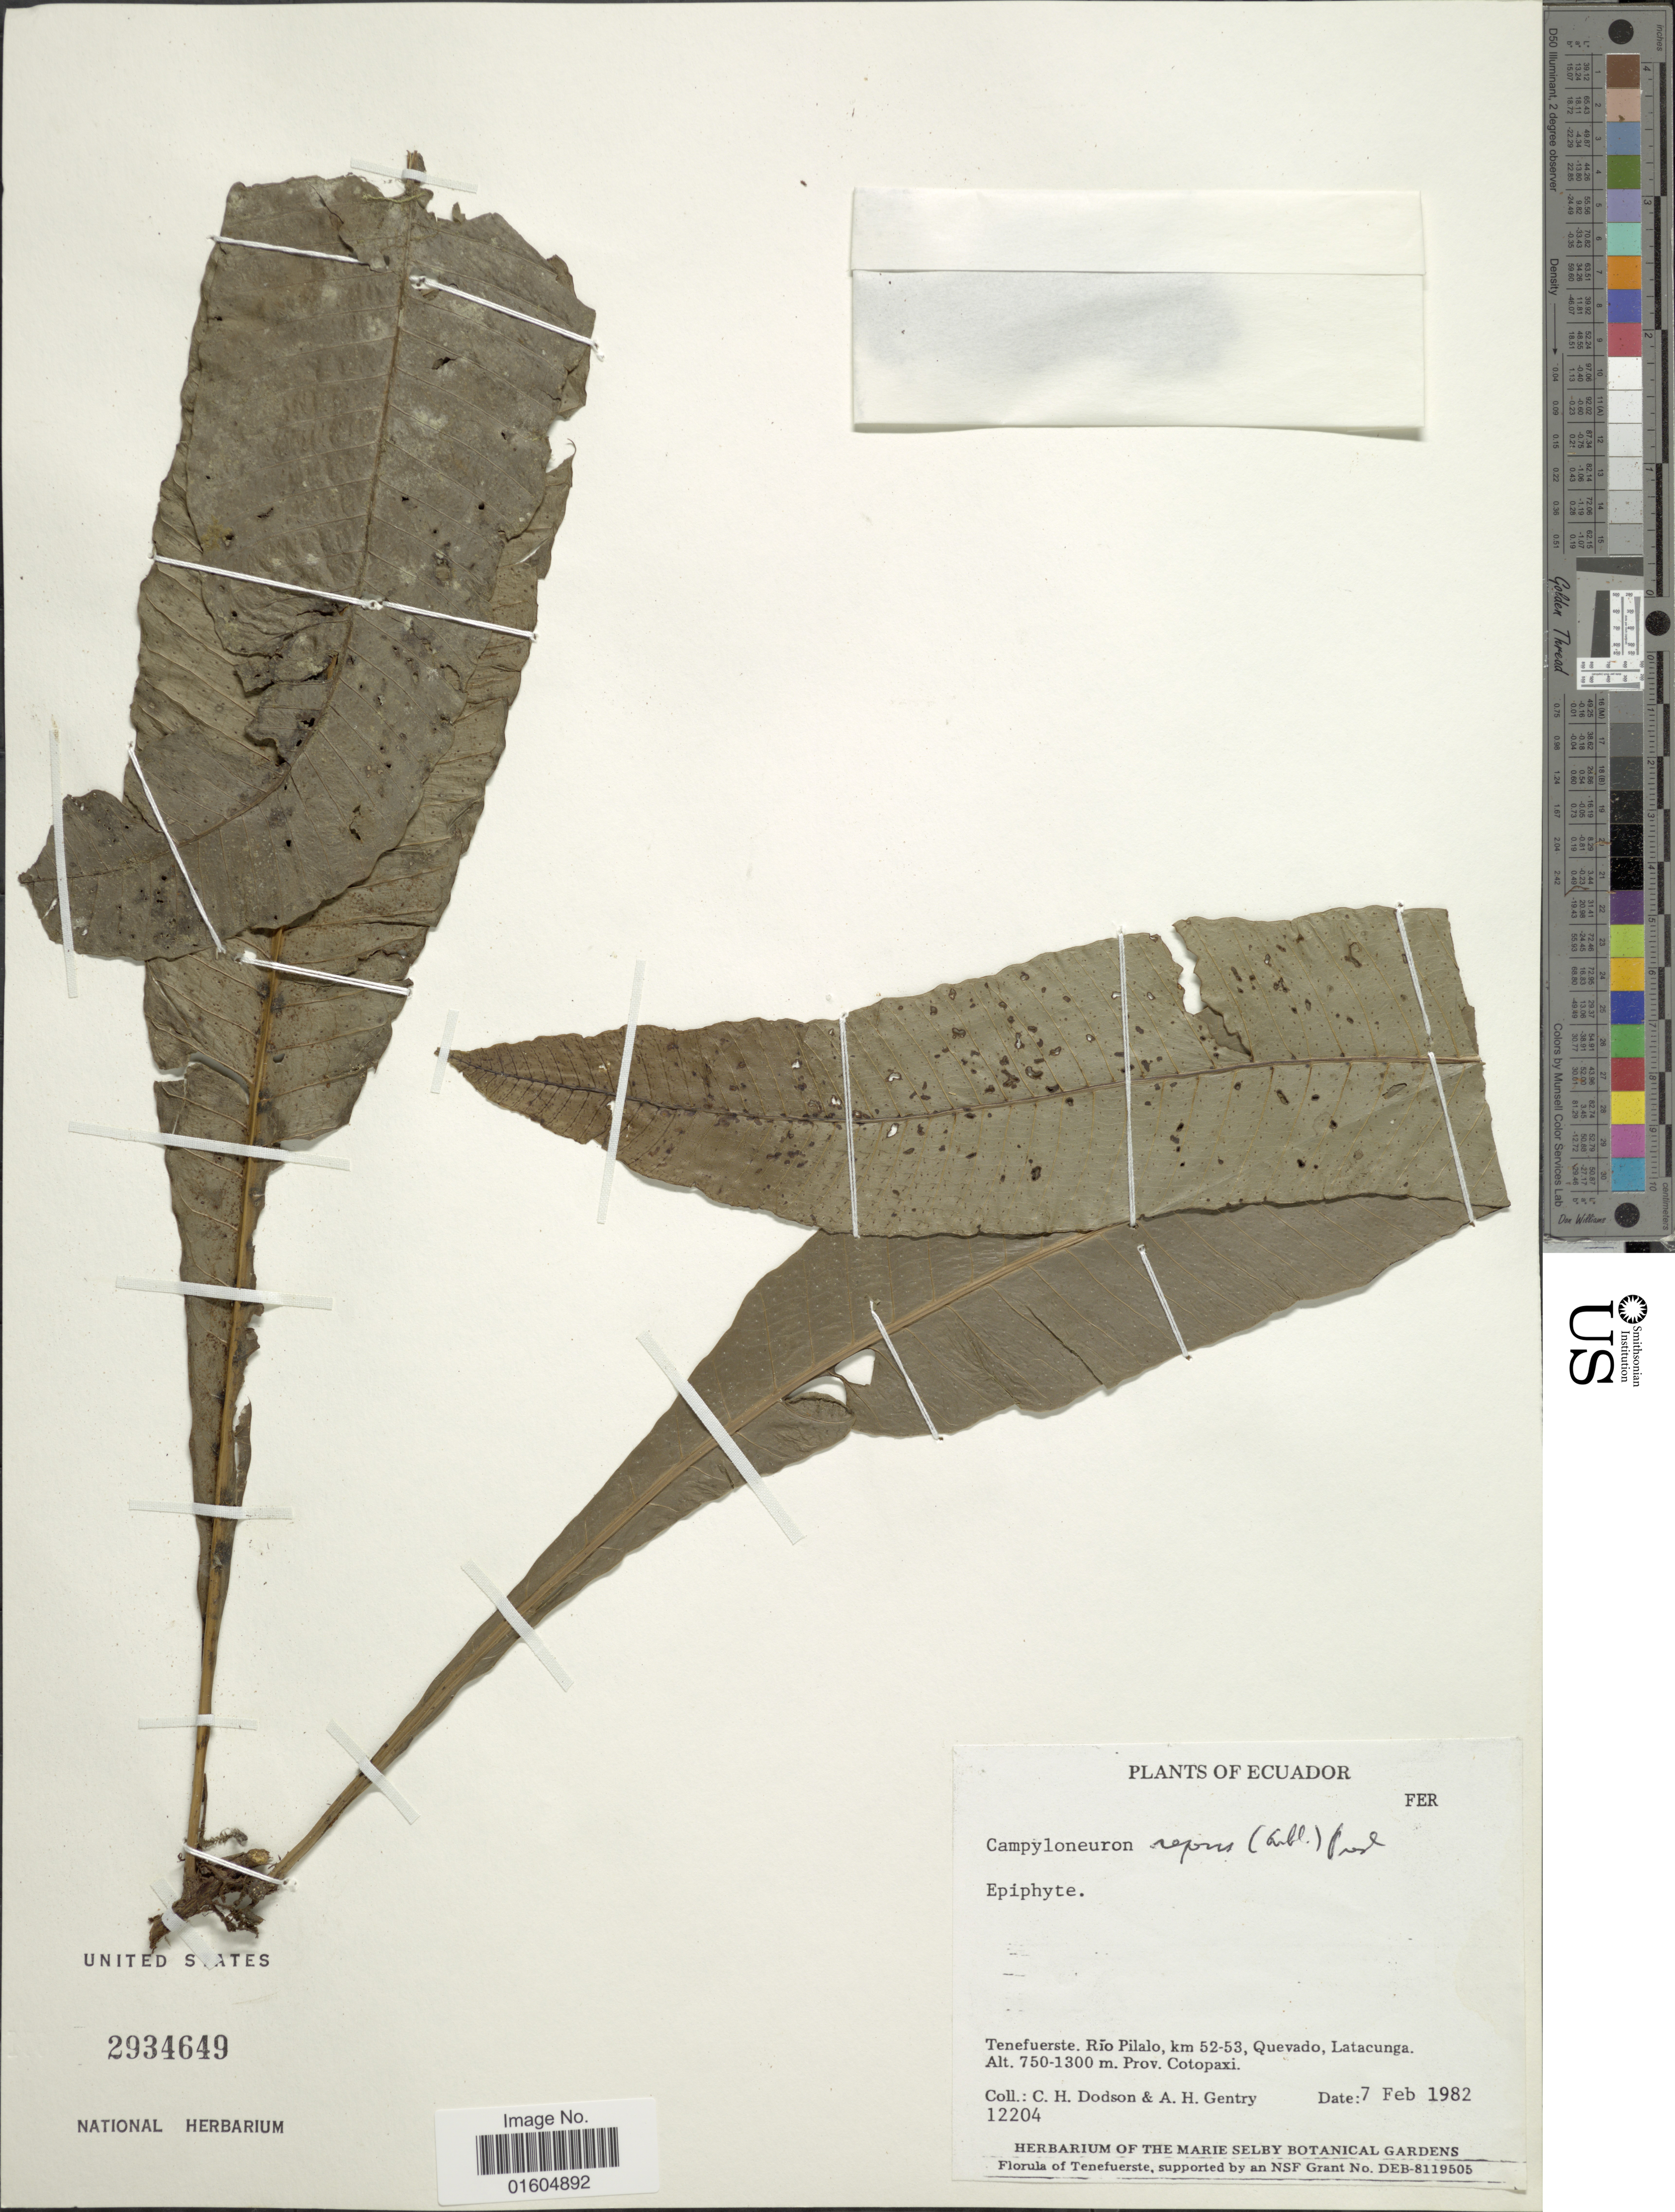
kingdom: Plantae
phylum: Tracheophyta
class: Polypodiopsida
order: Polypodiales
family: Polypodiaceae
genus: Campyloneurum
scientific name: Campyloneurum repens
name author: (Aubl.) C. Presl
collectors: C. H. Dodson & A. H. Gentry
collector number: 12204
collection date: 1982-02-07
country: Ecuador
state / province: Cotopaxi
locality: Ecuador. Tenefeurste. Rio Pilalo, km 52-53, Quevado, Latacunga. Prov. Cotopaxi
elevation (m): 750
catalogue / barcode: US 2934649